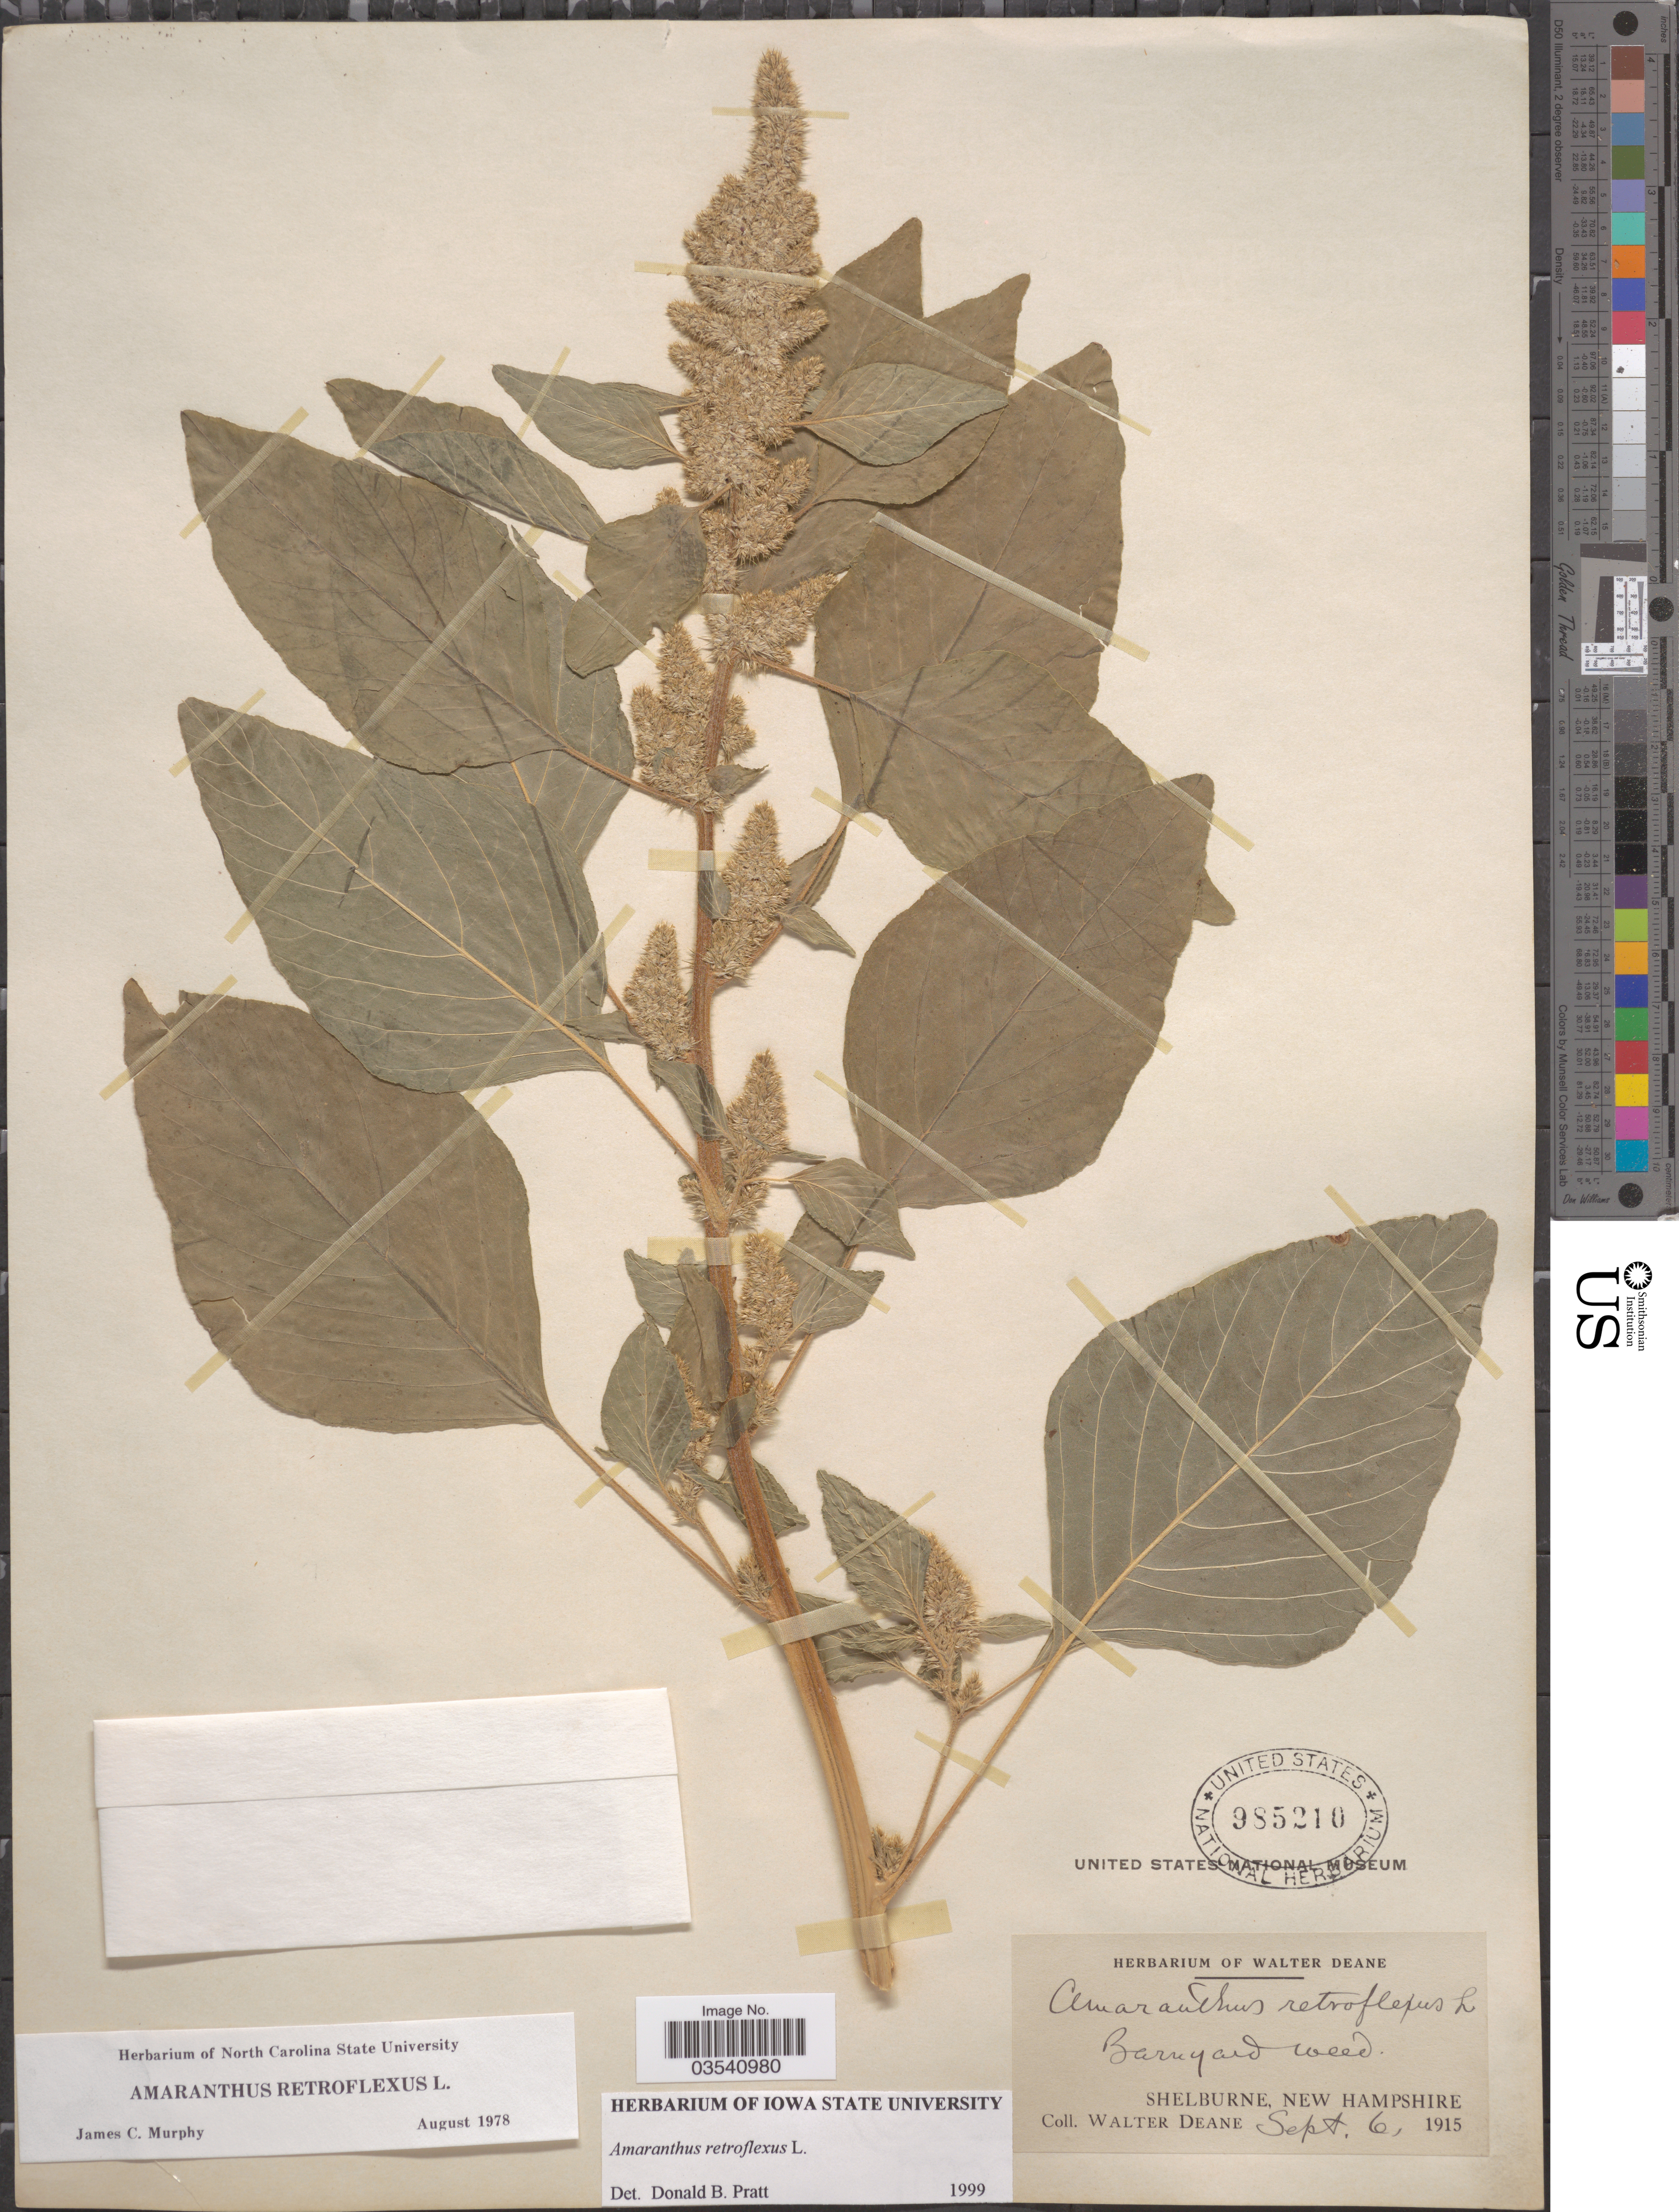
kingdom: Plantae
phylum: Tracheophyta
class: Magnoliopsida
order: Caryophyllales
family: Amaranthaceae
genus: Amaranthus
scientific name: Amaranthus retroflexus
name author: L.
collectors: W. Deane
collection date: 1915-09-06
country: United States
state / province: New Hampshire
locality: Shelburne.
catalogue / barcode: US 985210